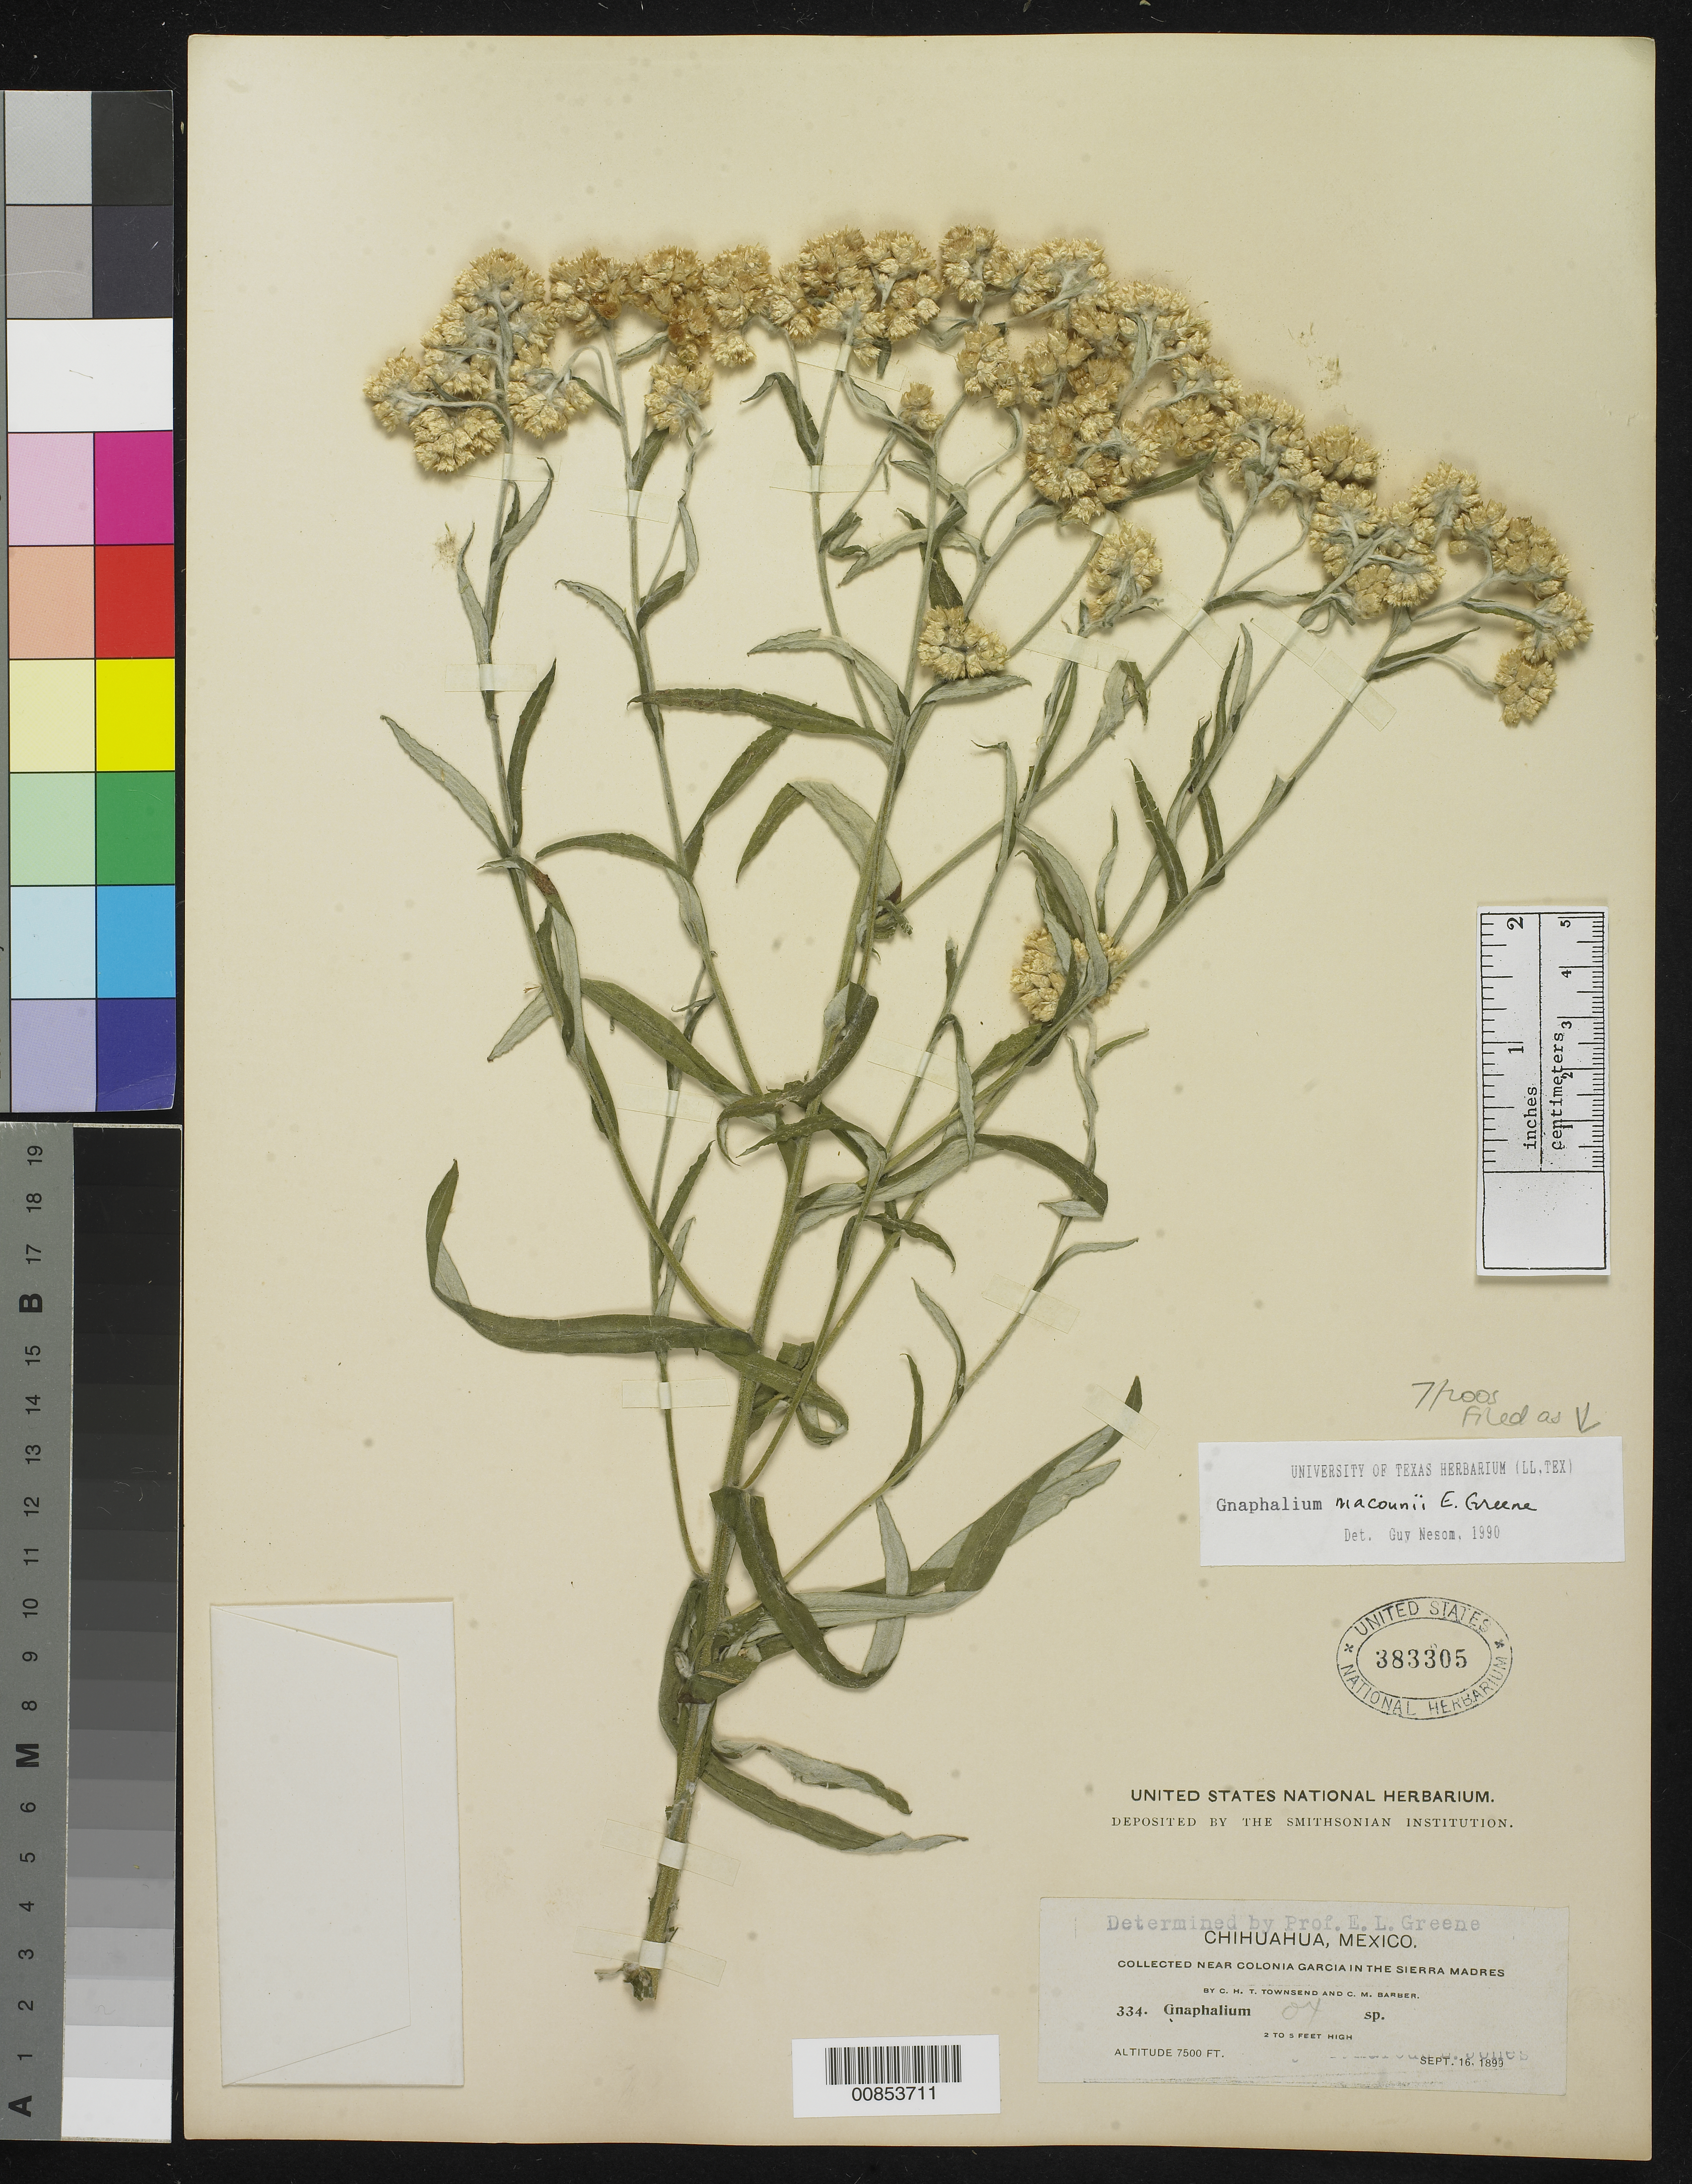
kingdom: Plantae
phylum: Tracheophyta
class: Magnoliopsida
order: Asterales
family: Asteraceae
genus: Pseudognaphalium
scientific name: Pseudognaphalium macounii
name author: (Greene) Kartesz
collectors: C. H. T. Townsend & C. Barber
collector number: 334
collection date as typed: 16 Sep 1899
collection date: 1899-09-16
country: Mexico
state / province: Chihuahua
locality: Near Colonia García in the Sierra Madre.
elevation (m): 2286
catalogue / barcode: US 383305